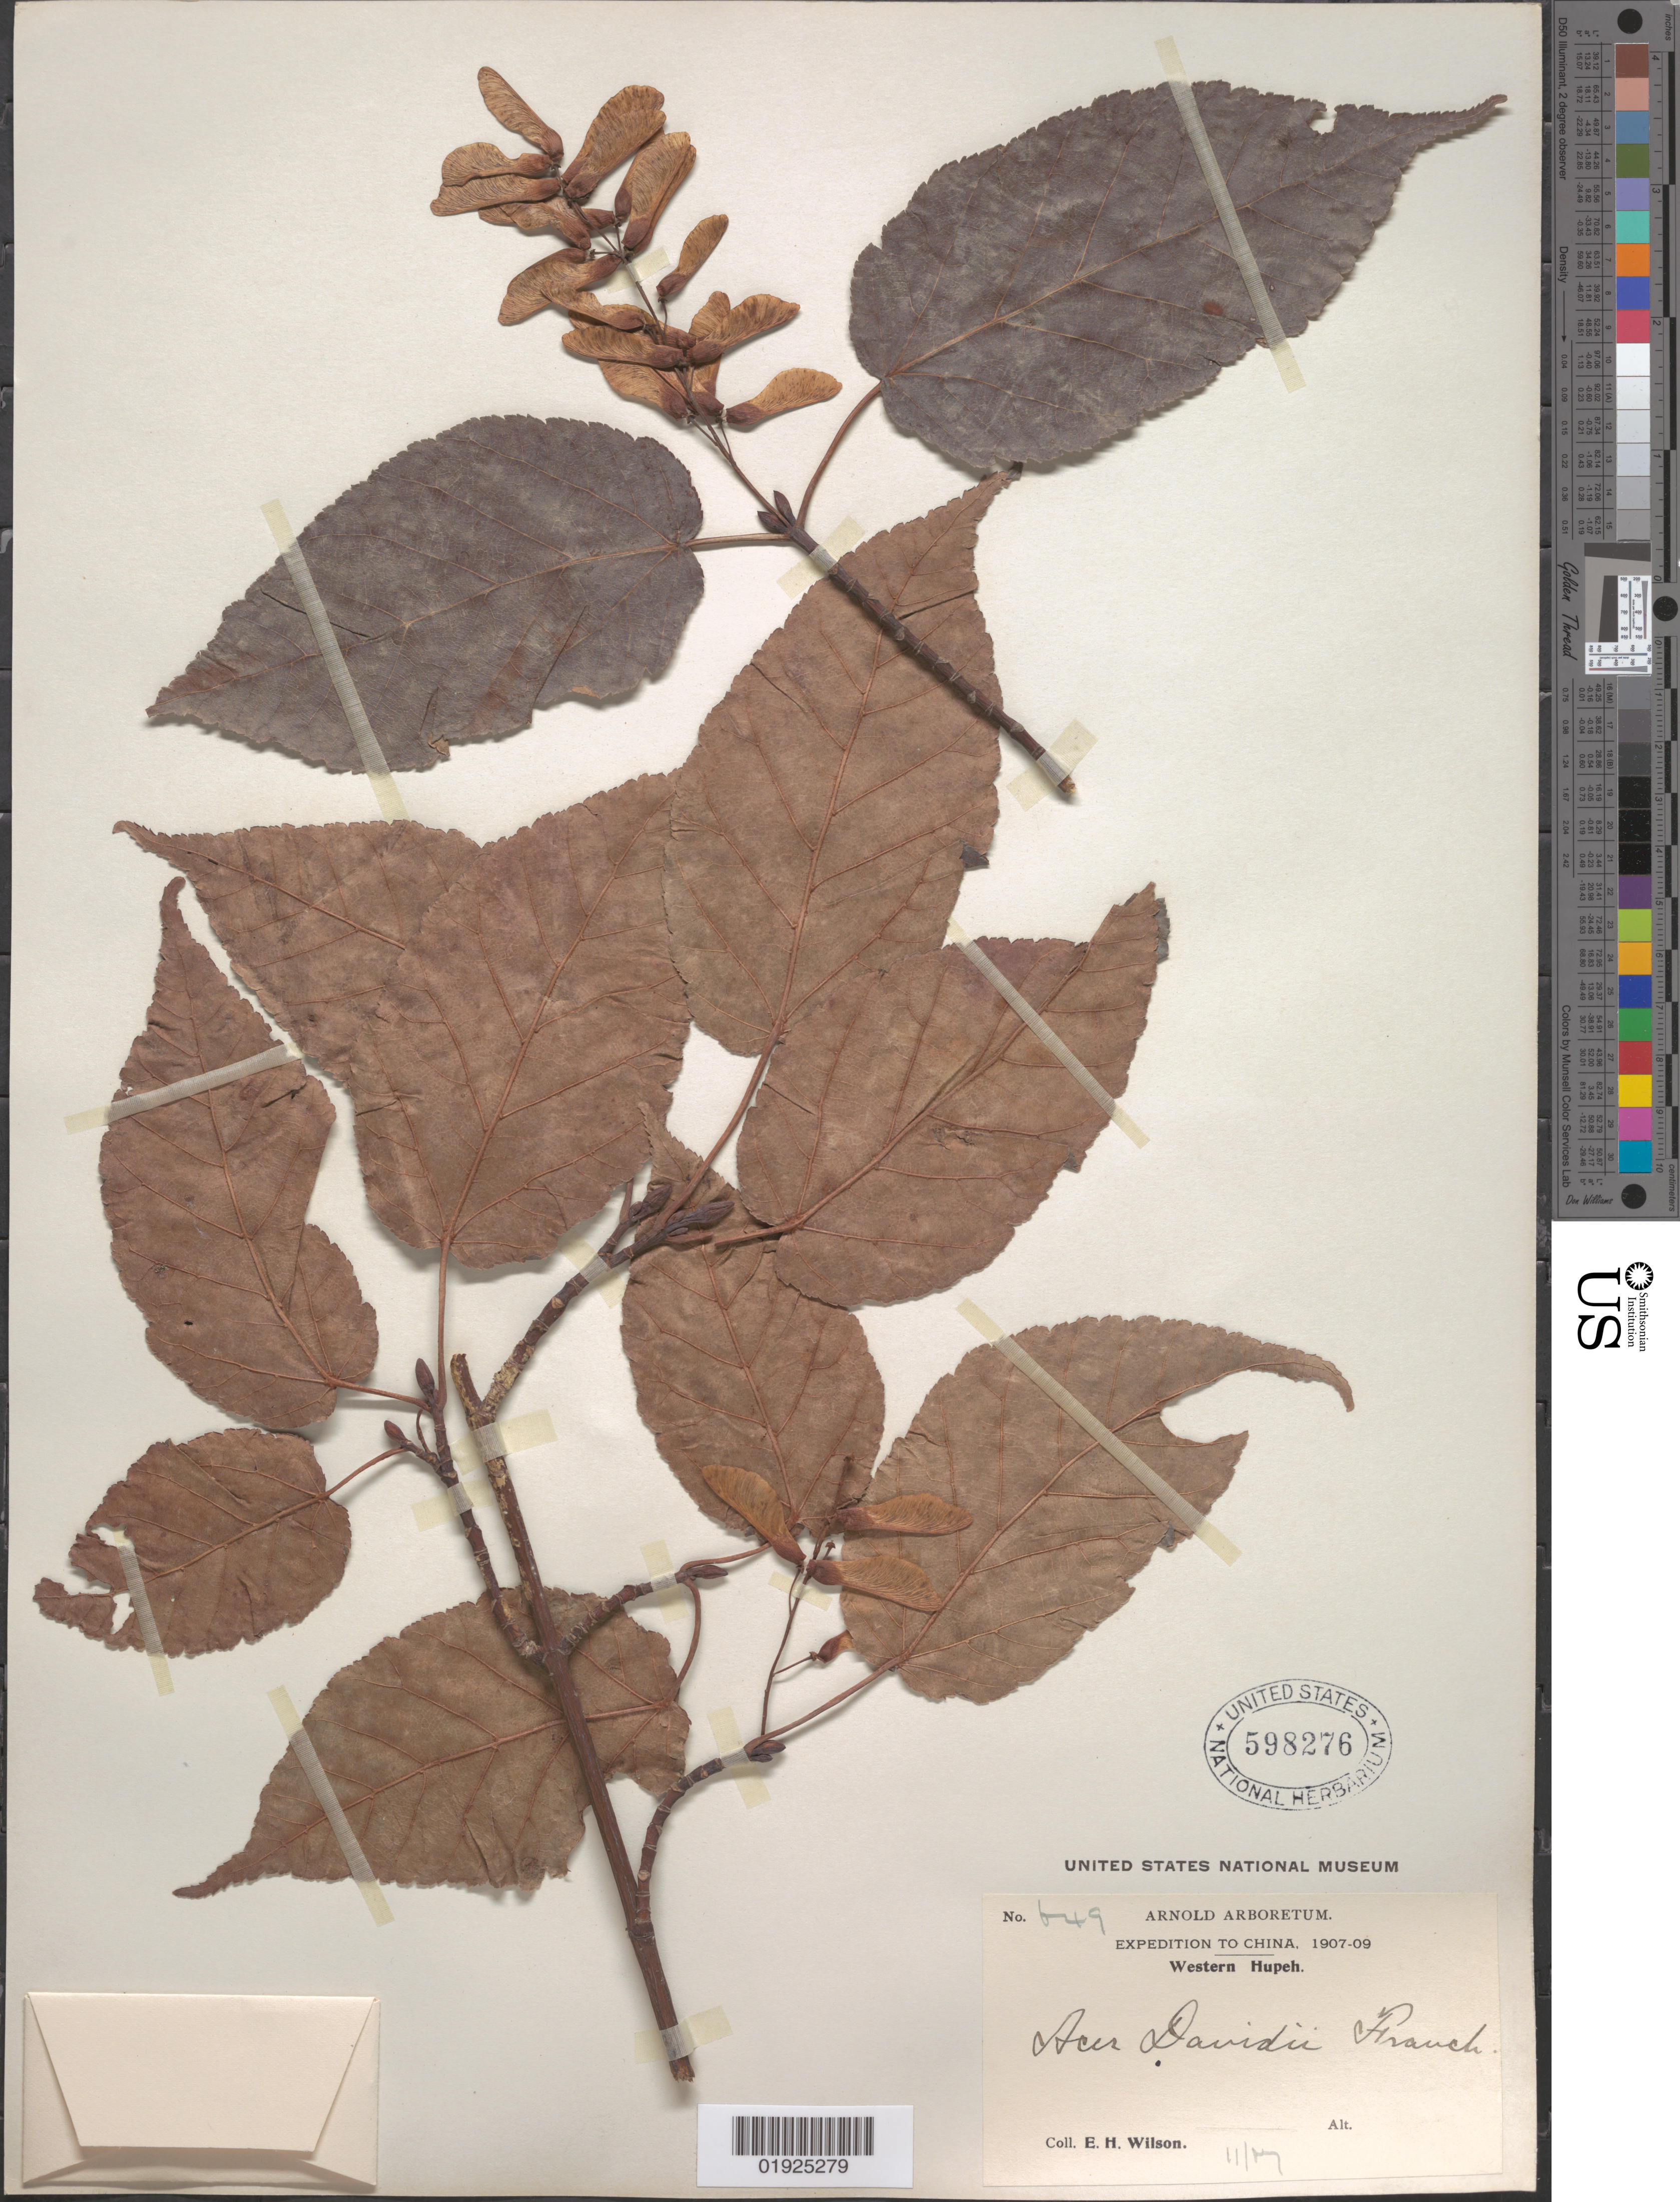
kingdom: Plantae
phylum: Tracheophyta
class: Magnoliopsida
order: Sapindales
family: Sapindaceae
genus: Acer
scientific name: Acer sikkimense subsp. davidii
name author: (Franch.) Wesm.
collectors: E. H. Wilson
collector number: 649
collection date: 1907-11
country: China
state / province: Hubei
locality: Western Hupeh [Hubei]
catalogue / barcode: US 598276